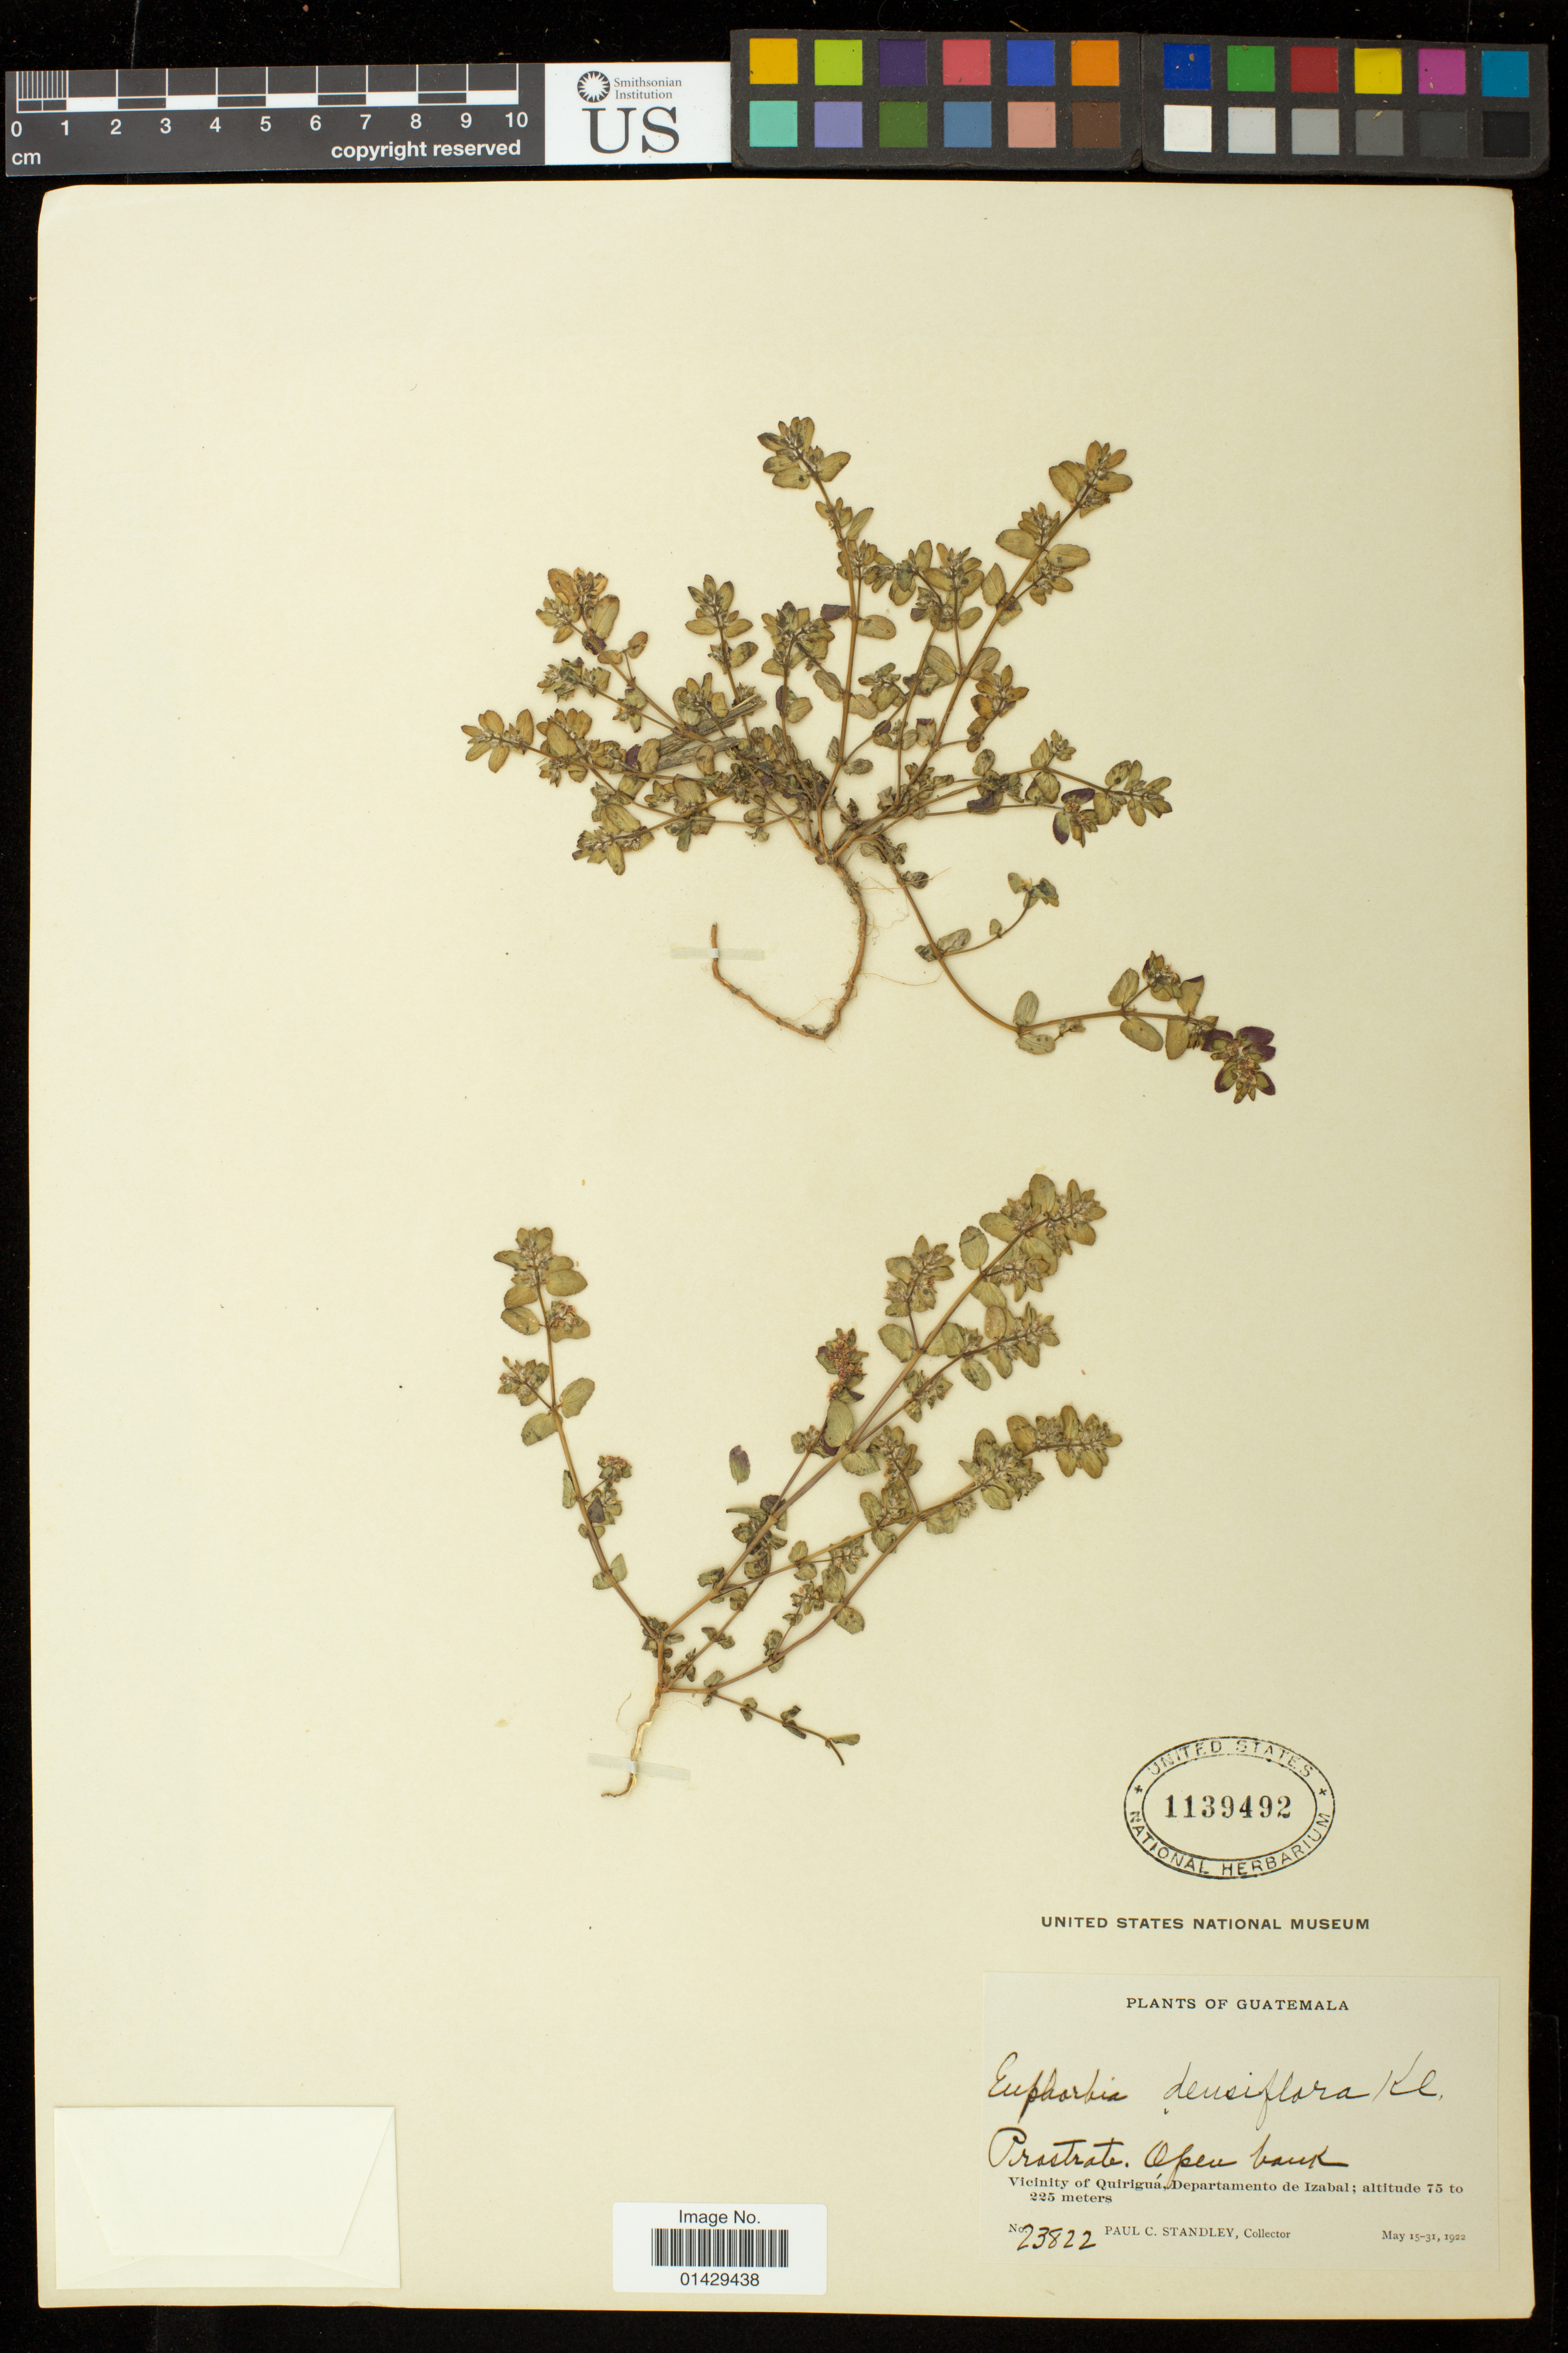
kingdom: Plantae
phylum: Tracheophyta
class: Magnoliopsida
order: Malpighiales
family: Euphorbiaceae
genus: Euphorbia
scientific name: Euphorbia densiflora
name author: (Klotzsch & Garcke) Klotzsch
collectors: P. C. Standley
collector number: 23822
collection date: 1922-05-15/1922-05-31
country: Guatemala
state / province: Izabal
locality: Vicinity of Quirigua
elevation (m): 75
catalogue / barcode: US 1139492